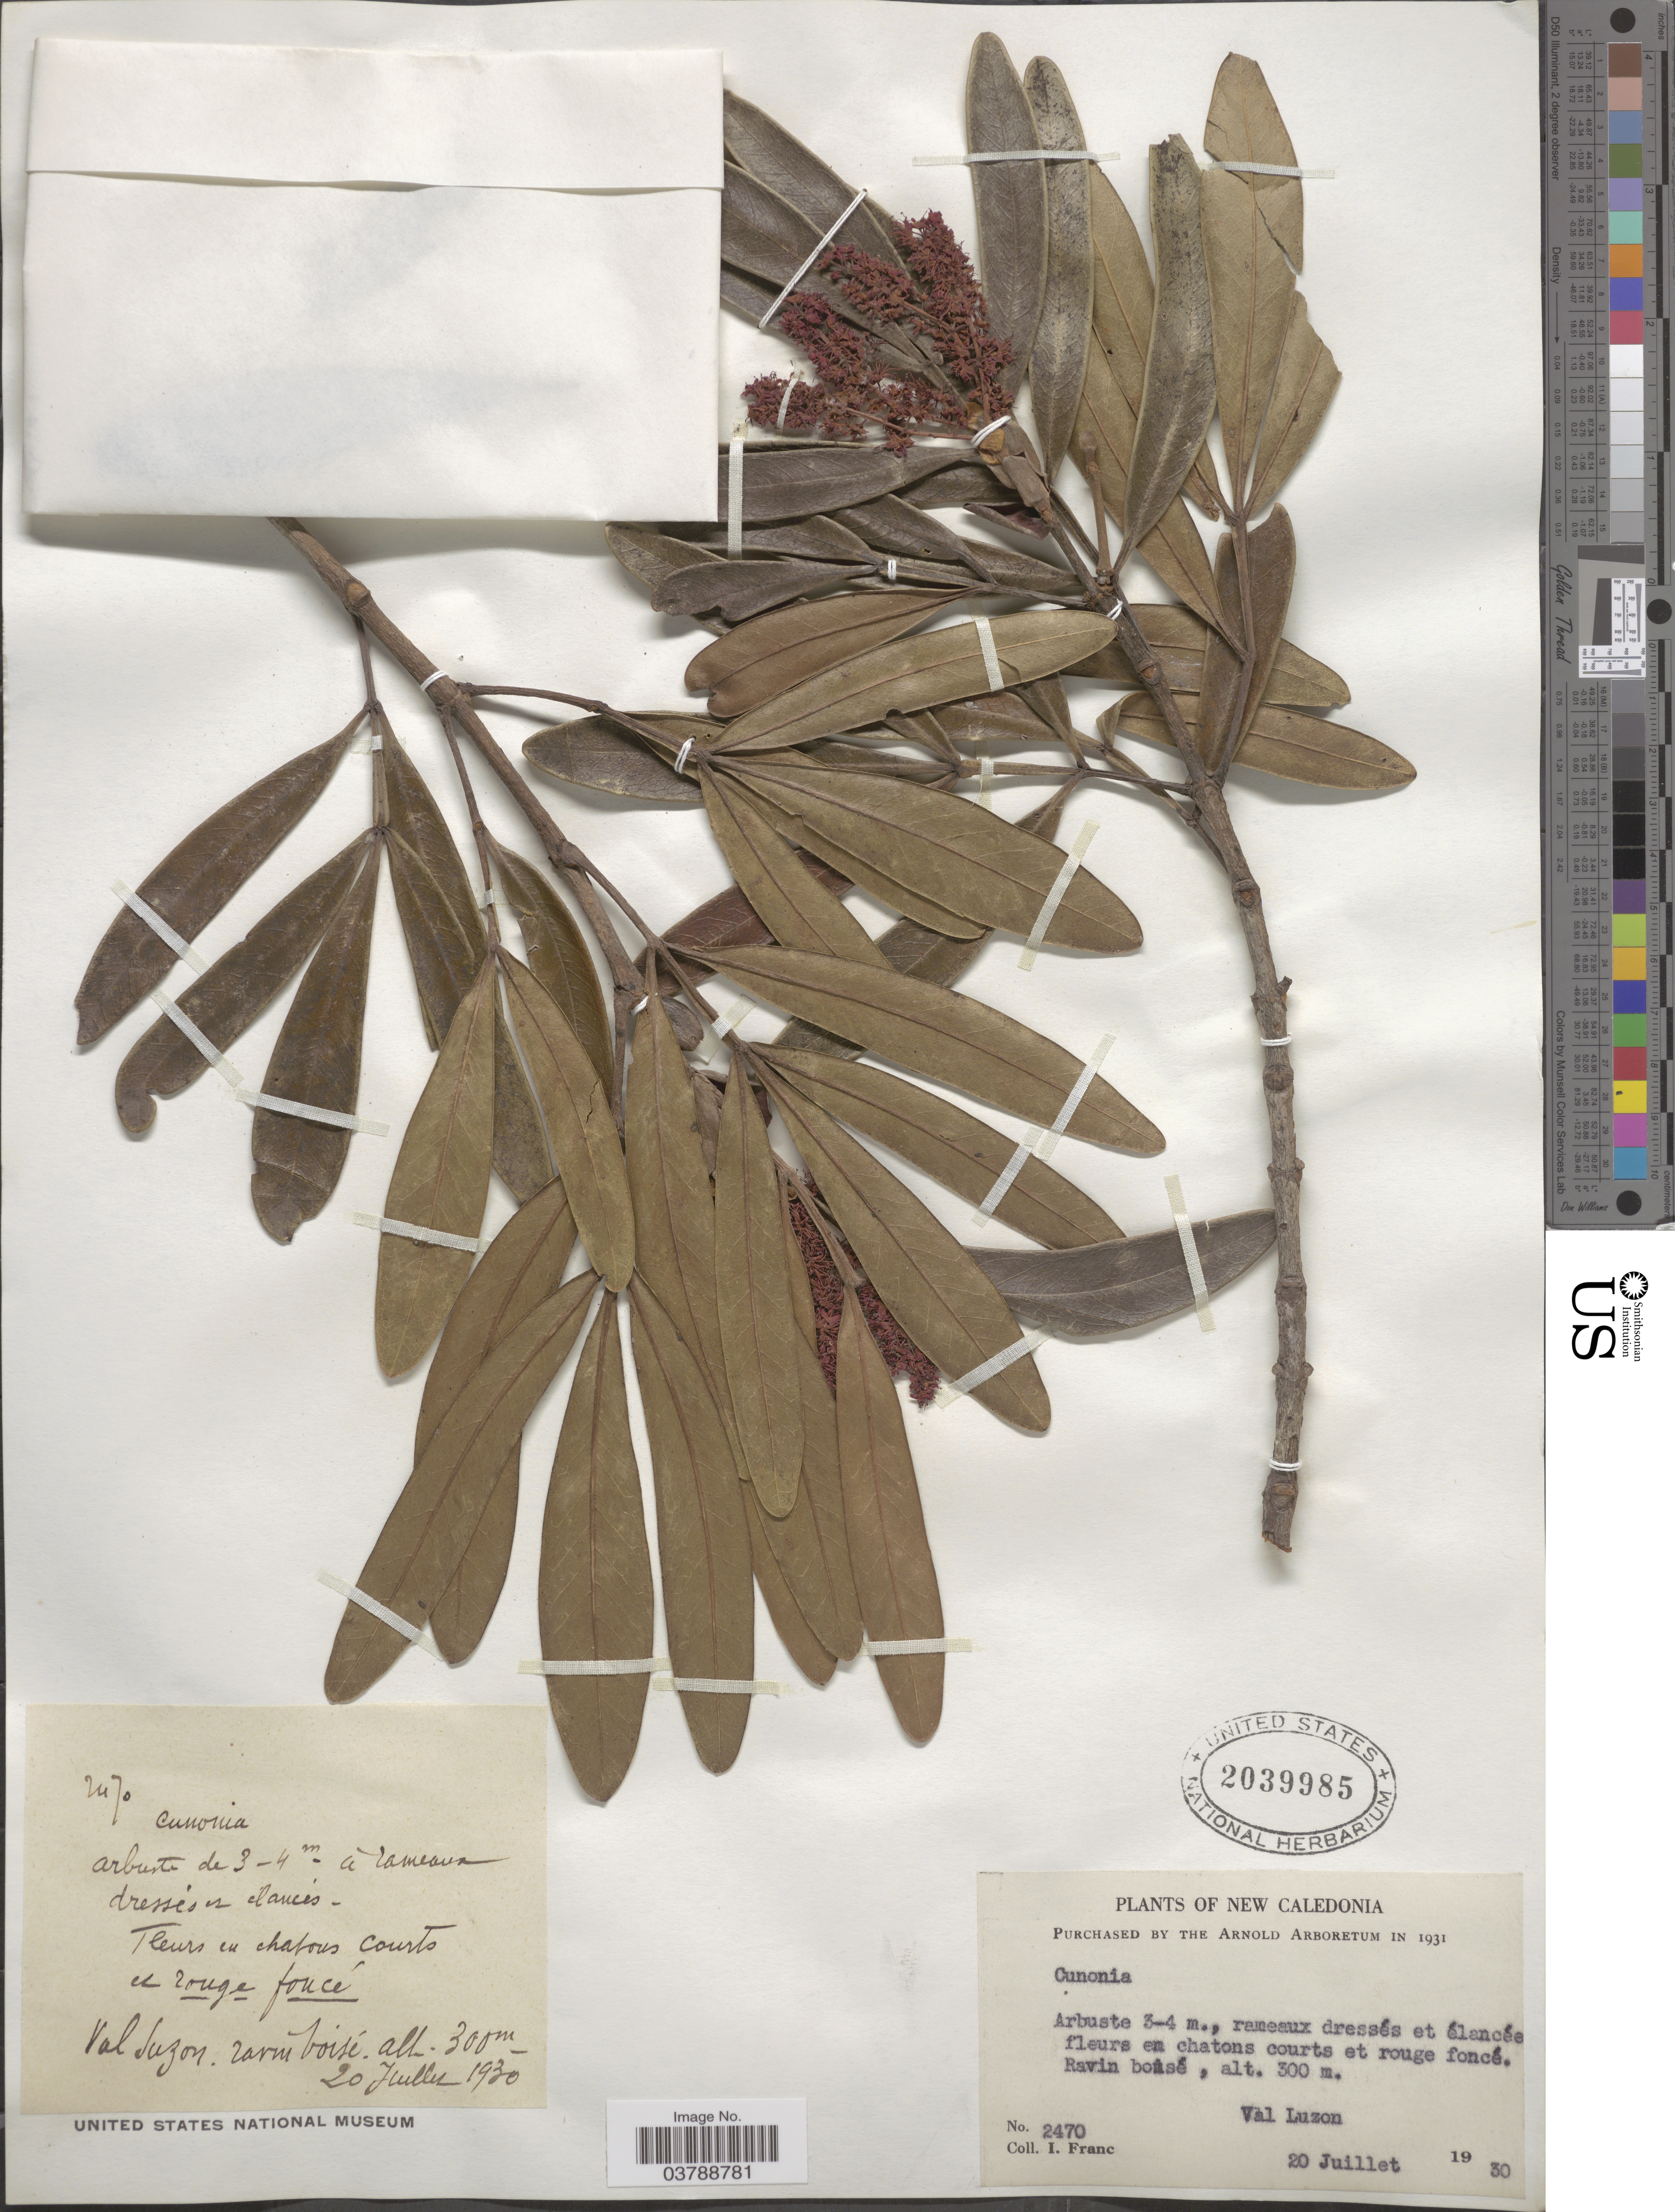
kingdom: Plantae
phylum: Tracheophyta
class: Magnoliopsida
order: Oxalidales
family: Cunoniaceae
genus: Cunonia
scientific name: Cunonia sp.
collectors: I. Franc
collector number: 2470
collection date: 1930-07-20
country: New Caledonia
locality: Val Luzon. Ravin boisé.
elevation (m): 300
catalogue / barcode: US 2039985